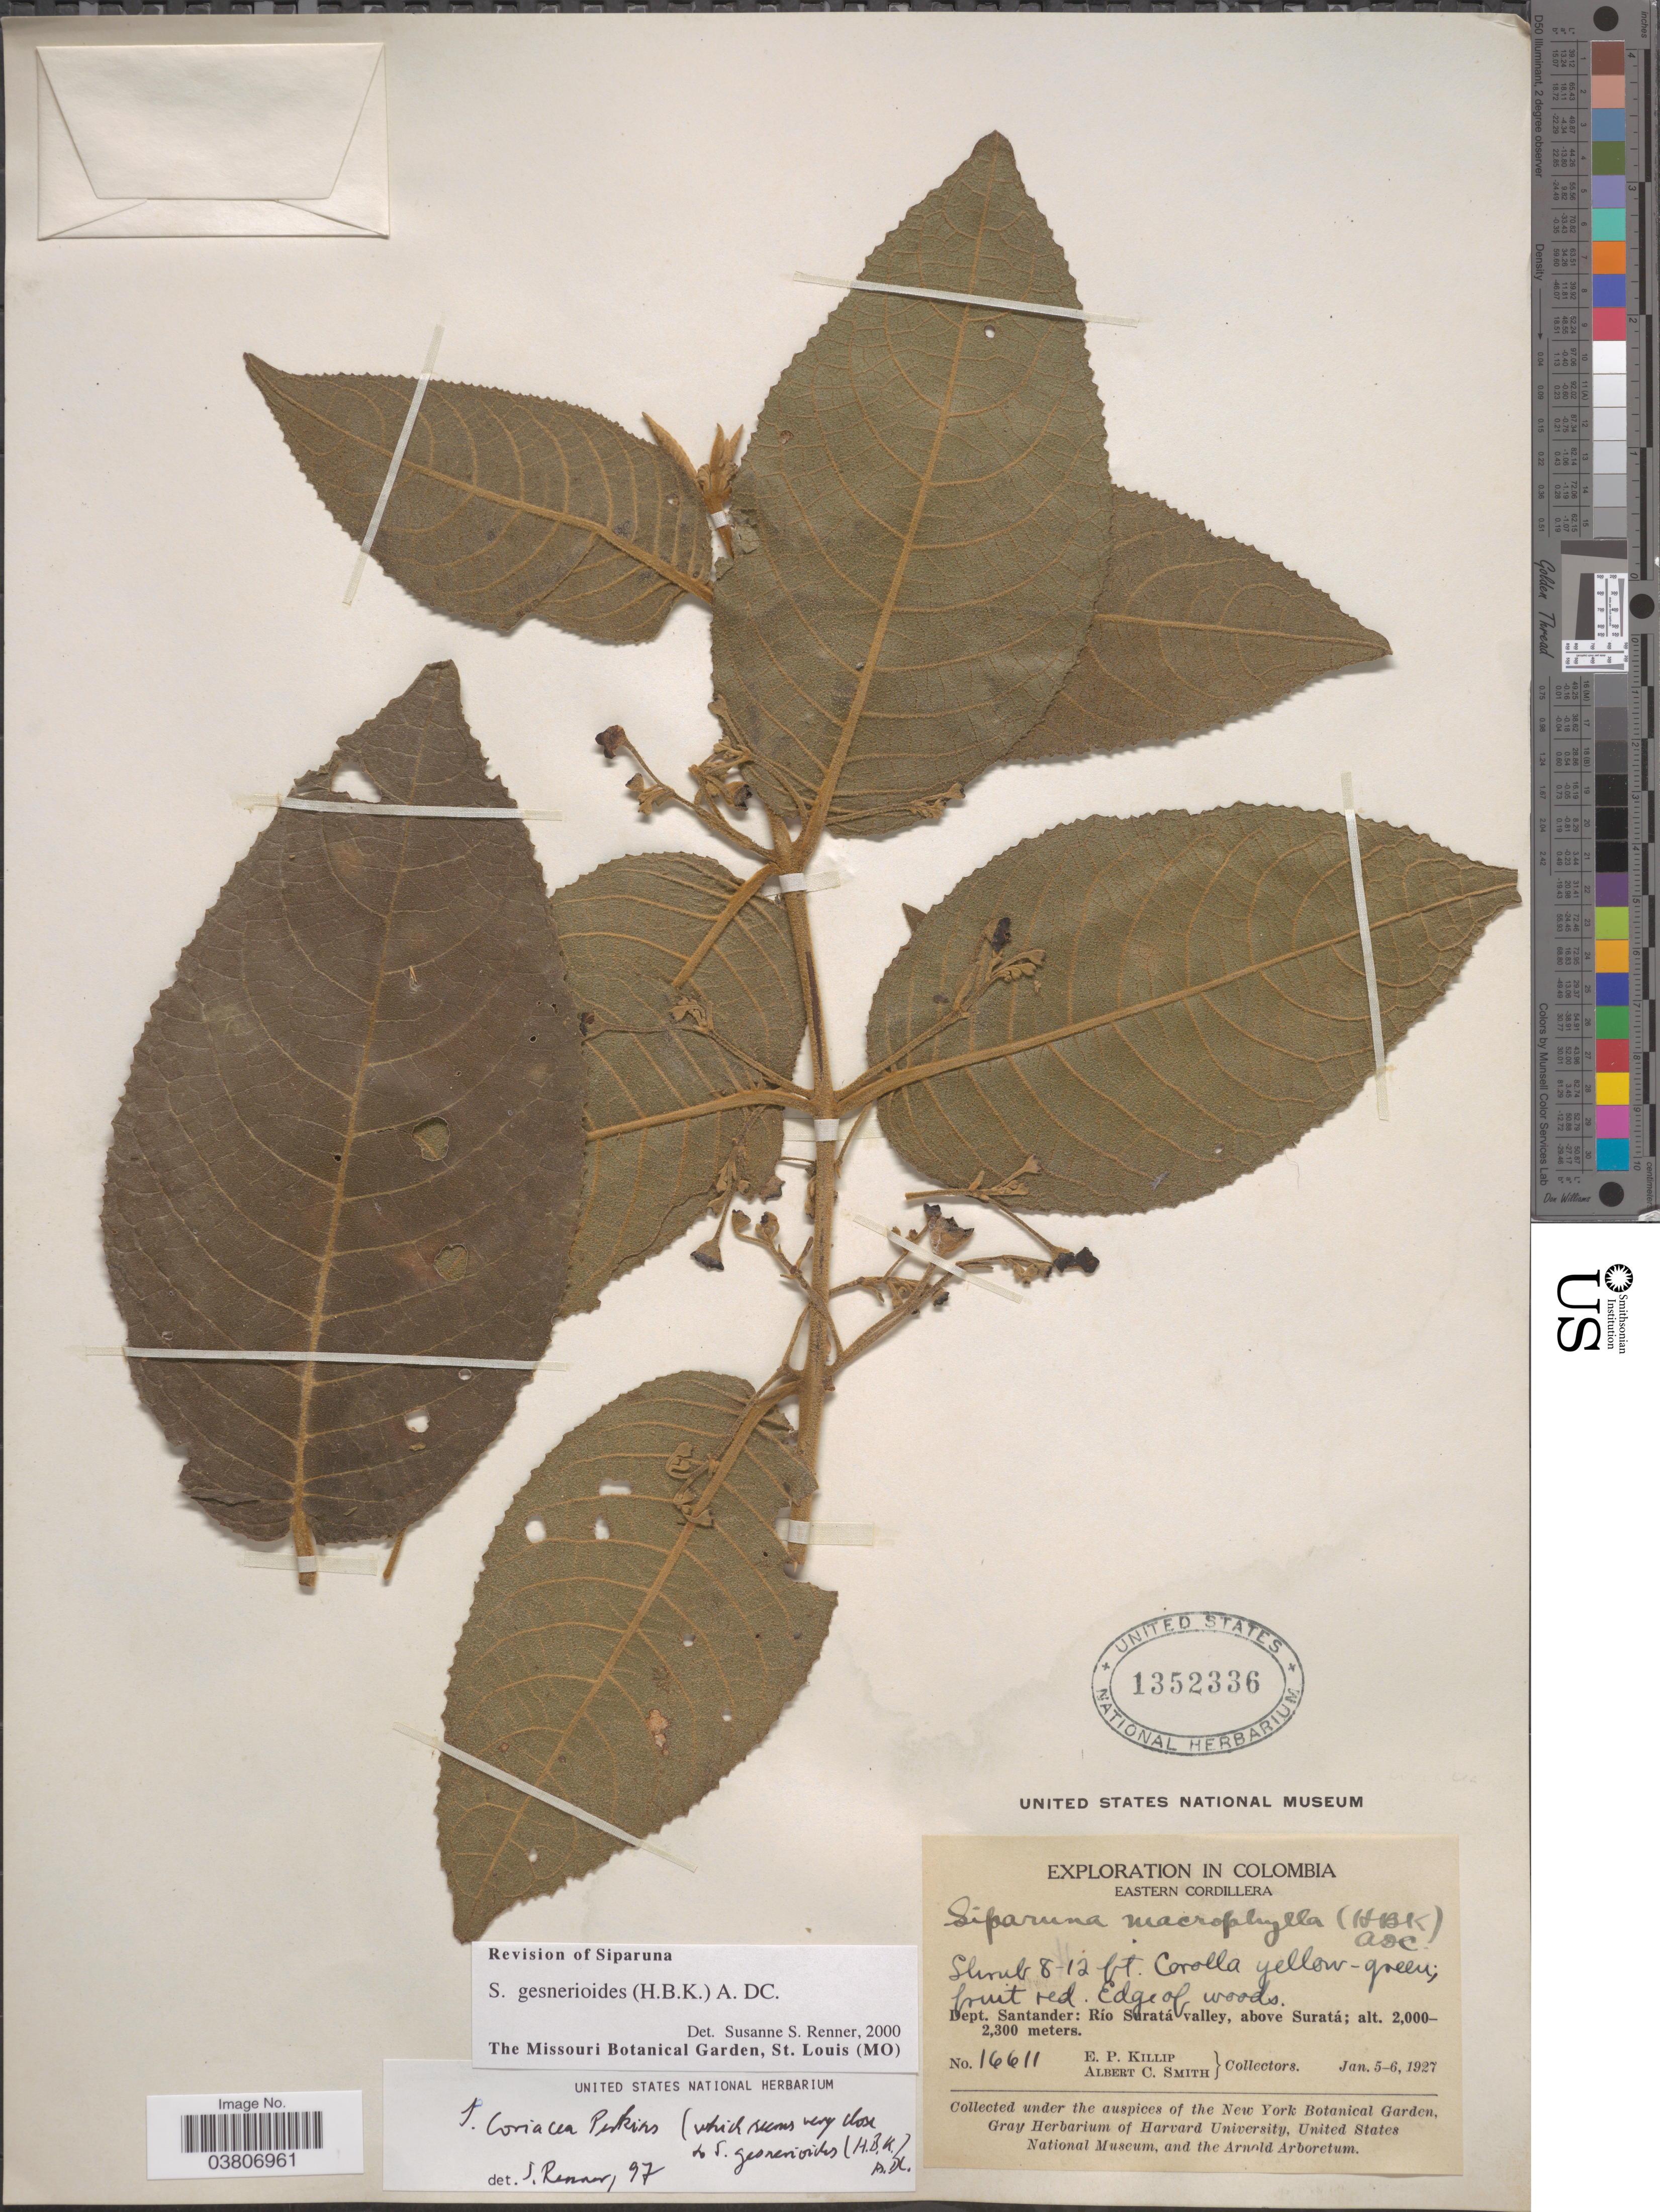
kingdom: Plantae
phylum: Tracheophyta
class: Magnoliopsida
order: Laurales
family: Siparunaceae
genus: Siparuna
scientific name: Siparuna gesnerioides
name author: (Kunth) A. DC.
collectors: E. P. Killip & A. C. Smith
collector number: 16611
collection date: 1927-01-05/1927-01-06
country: Colombia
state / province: Santander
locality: Eastern Cordillera. Dept. Santander: Río Suratá valley, above Suratá.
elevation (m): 2000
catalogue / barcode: US 1352336